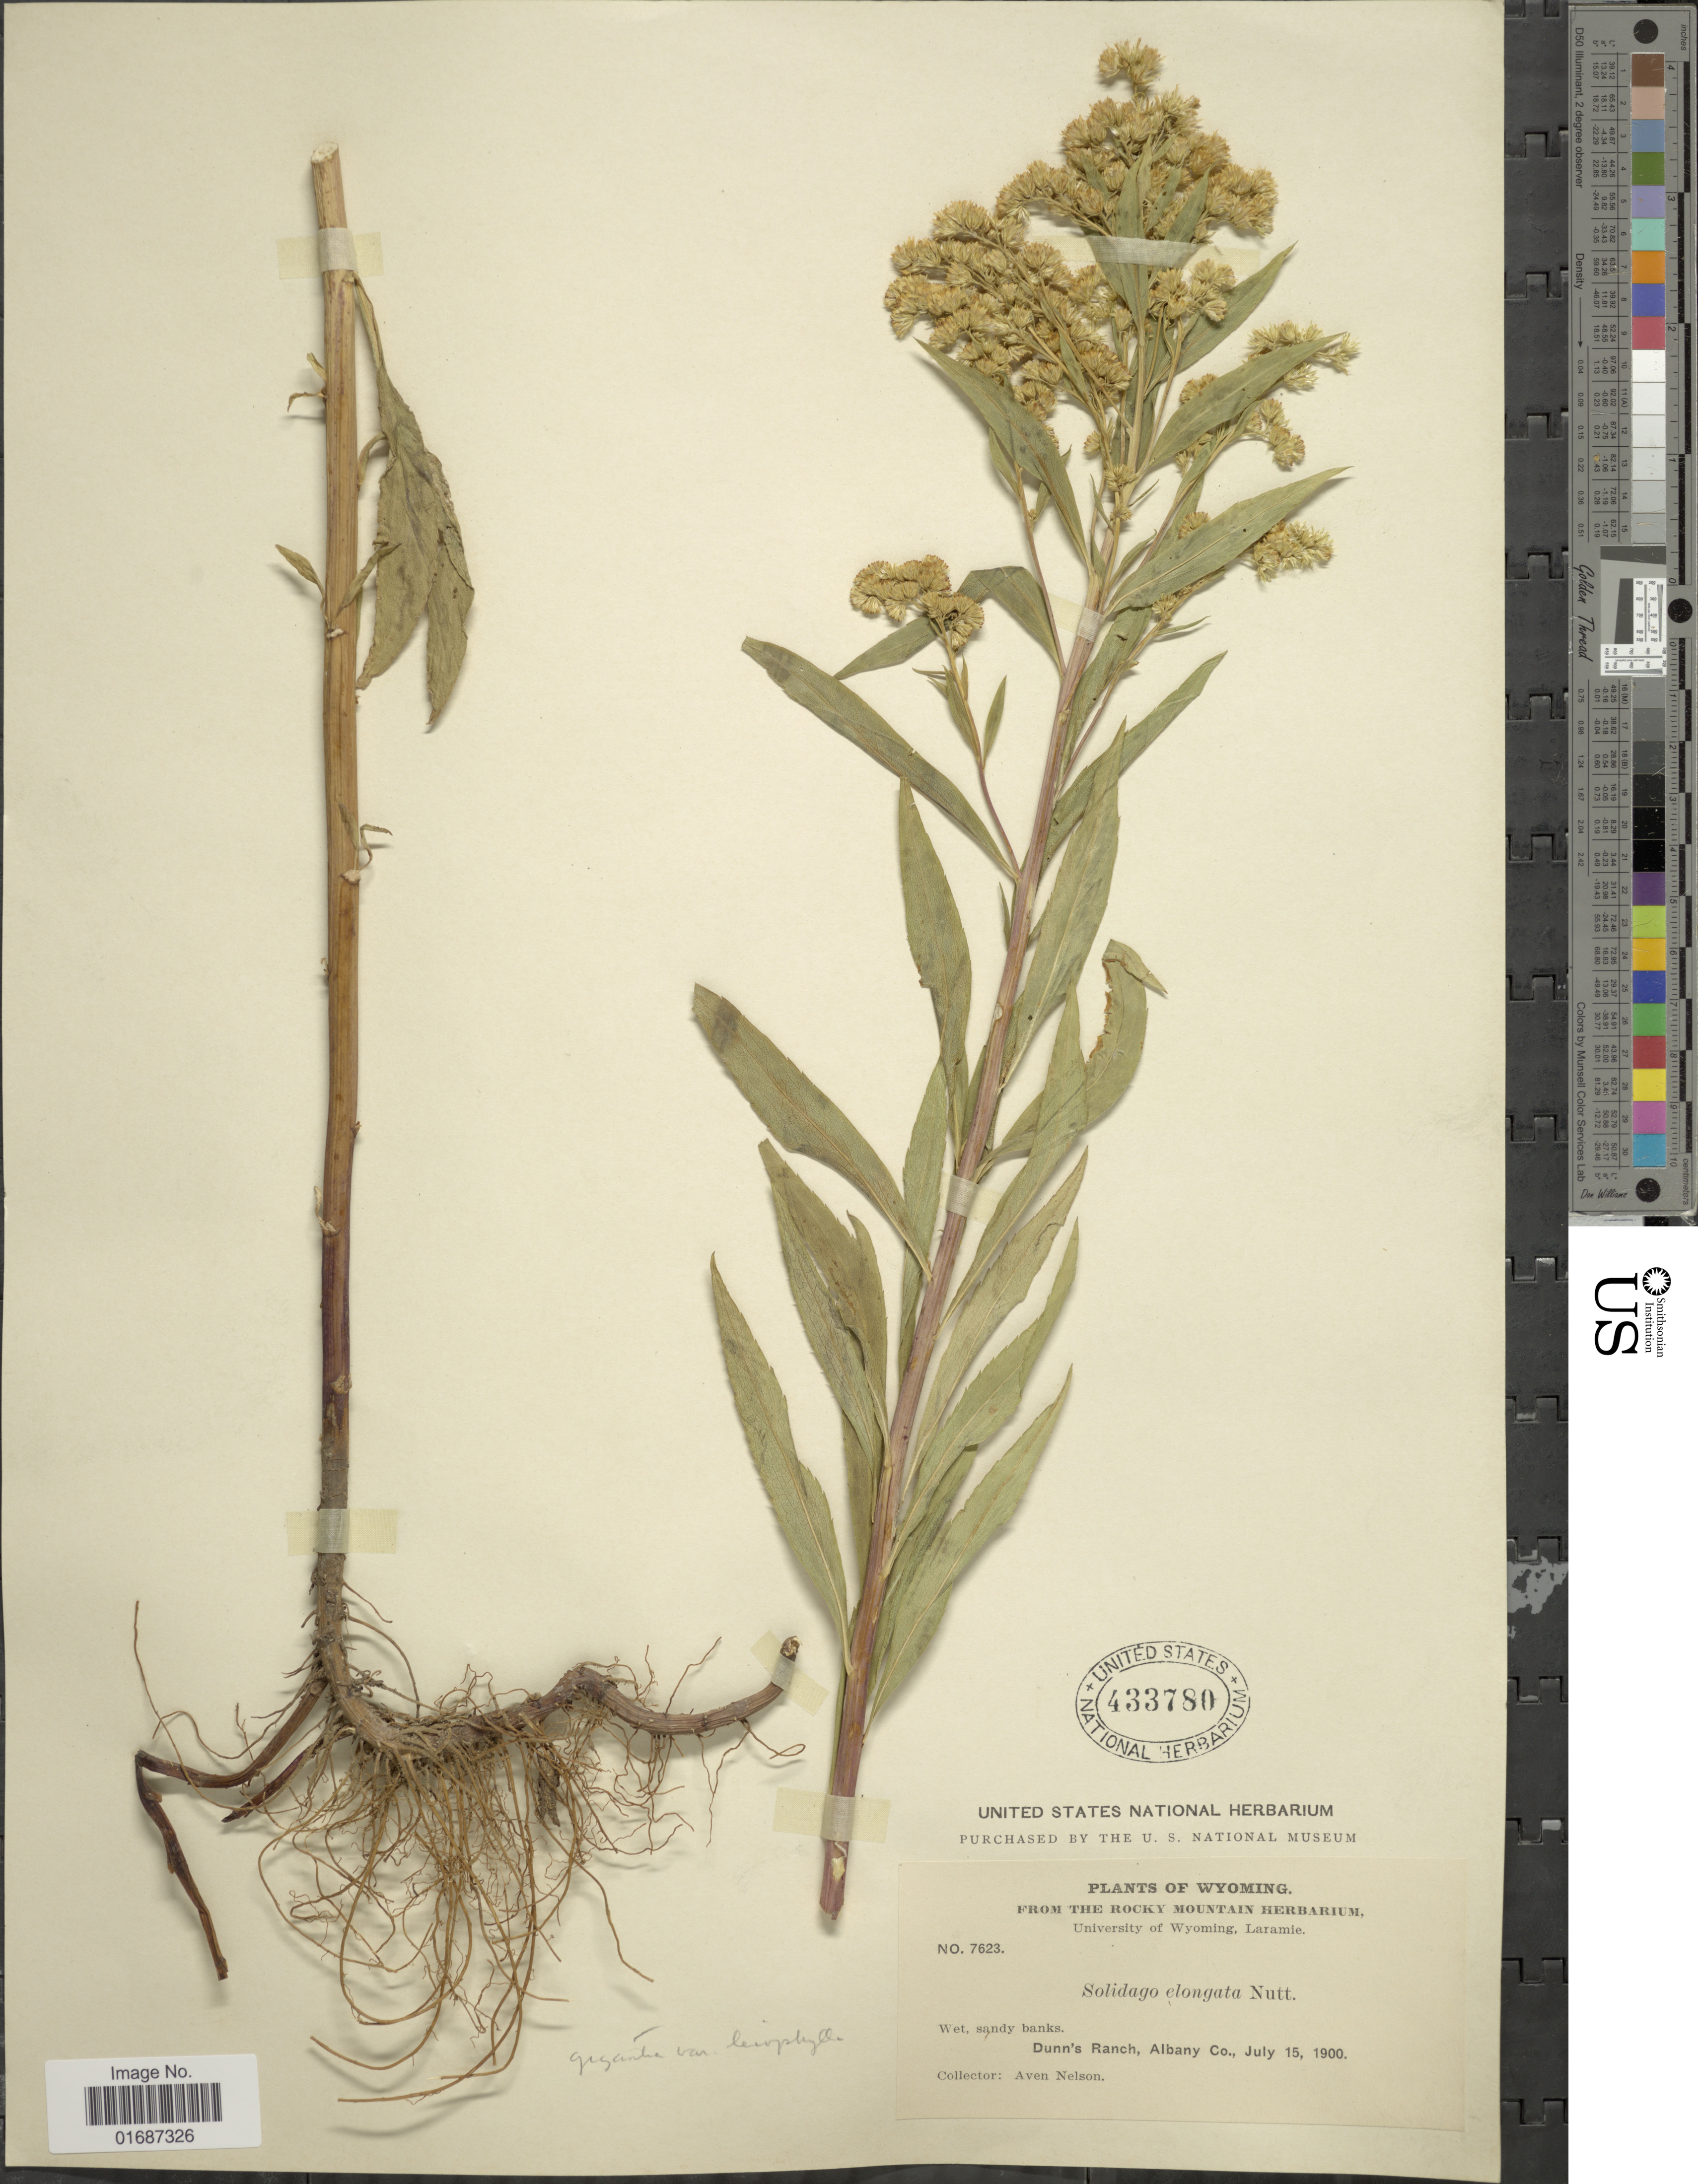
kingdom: Plantae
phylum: Tracheophyta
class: Magnoliopsida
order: Asterales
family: Asteraceae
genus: Solidago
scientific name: Solidago gigantea var. leiophylla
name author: Fernald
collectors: A. Nelson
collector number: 7623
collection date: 1900-07-15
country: United States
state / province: Wyoming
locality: Dunn's Ranch, Albany Co.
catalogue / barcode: US 433780